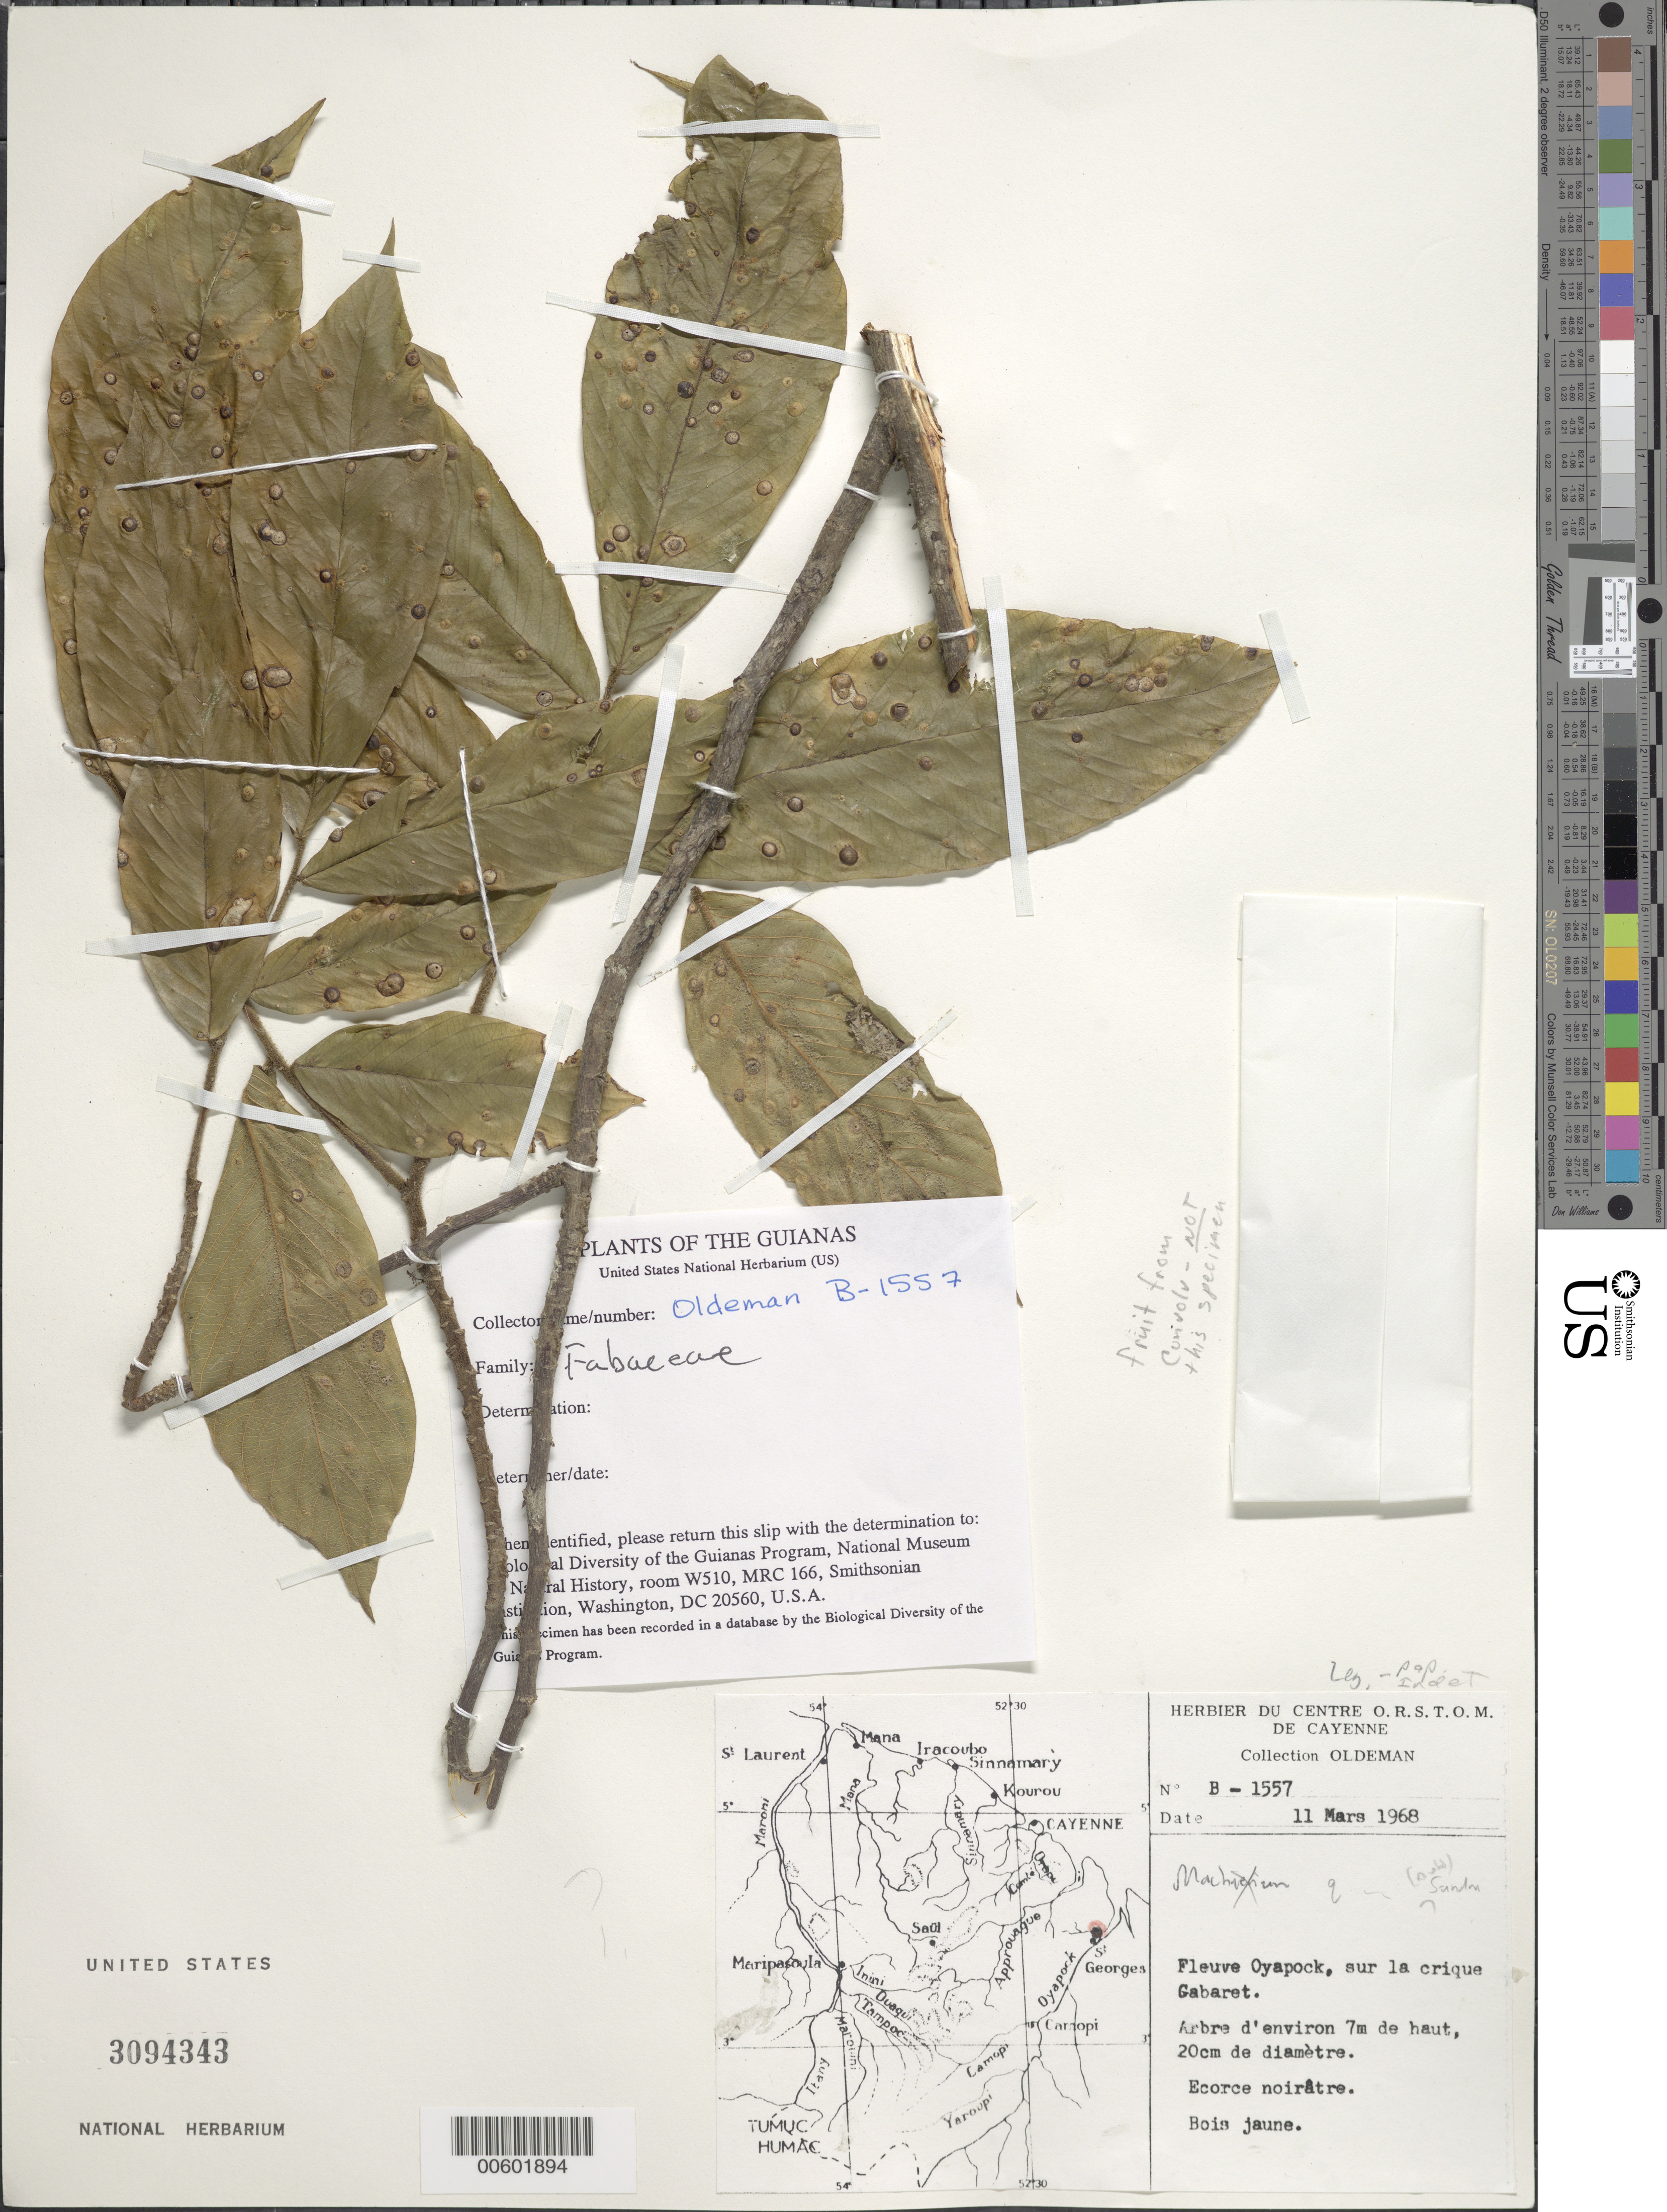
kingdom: Plantae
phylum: Tracheophyta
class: Magnoliopsida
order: Fabales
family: Fabaceae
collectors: R. Oldeman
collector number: B 1557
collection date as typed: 11-Mar-68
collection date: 1968-03-11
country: French Guiana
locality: Crique Gabaret, Fleuve Oyapock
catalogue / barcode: US 3094343